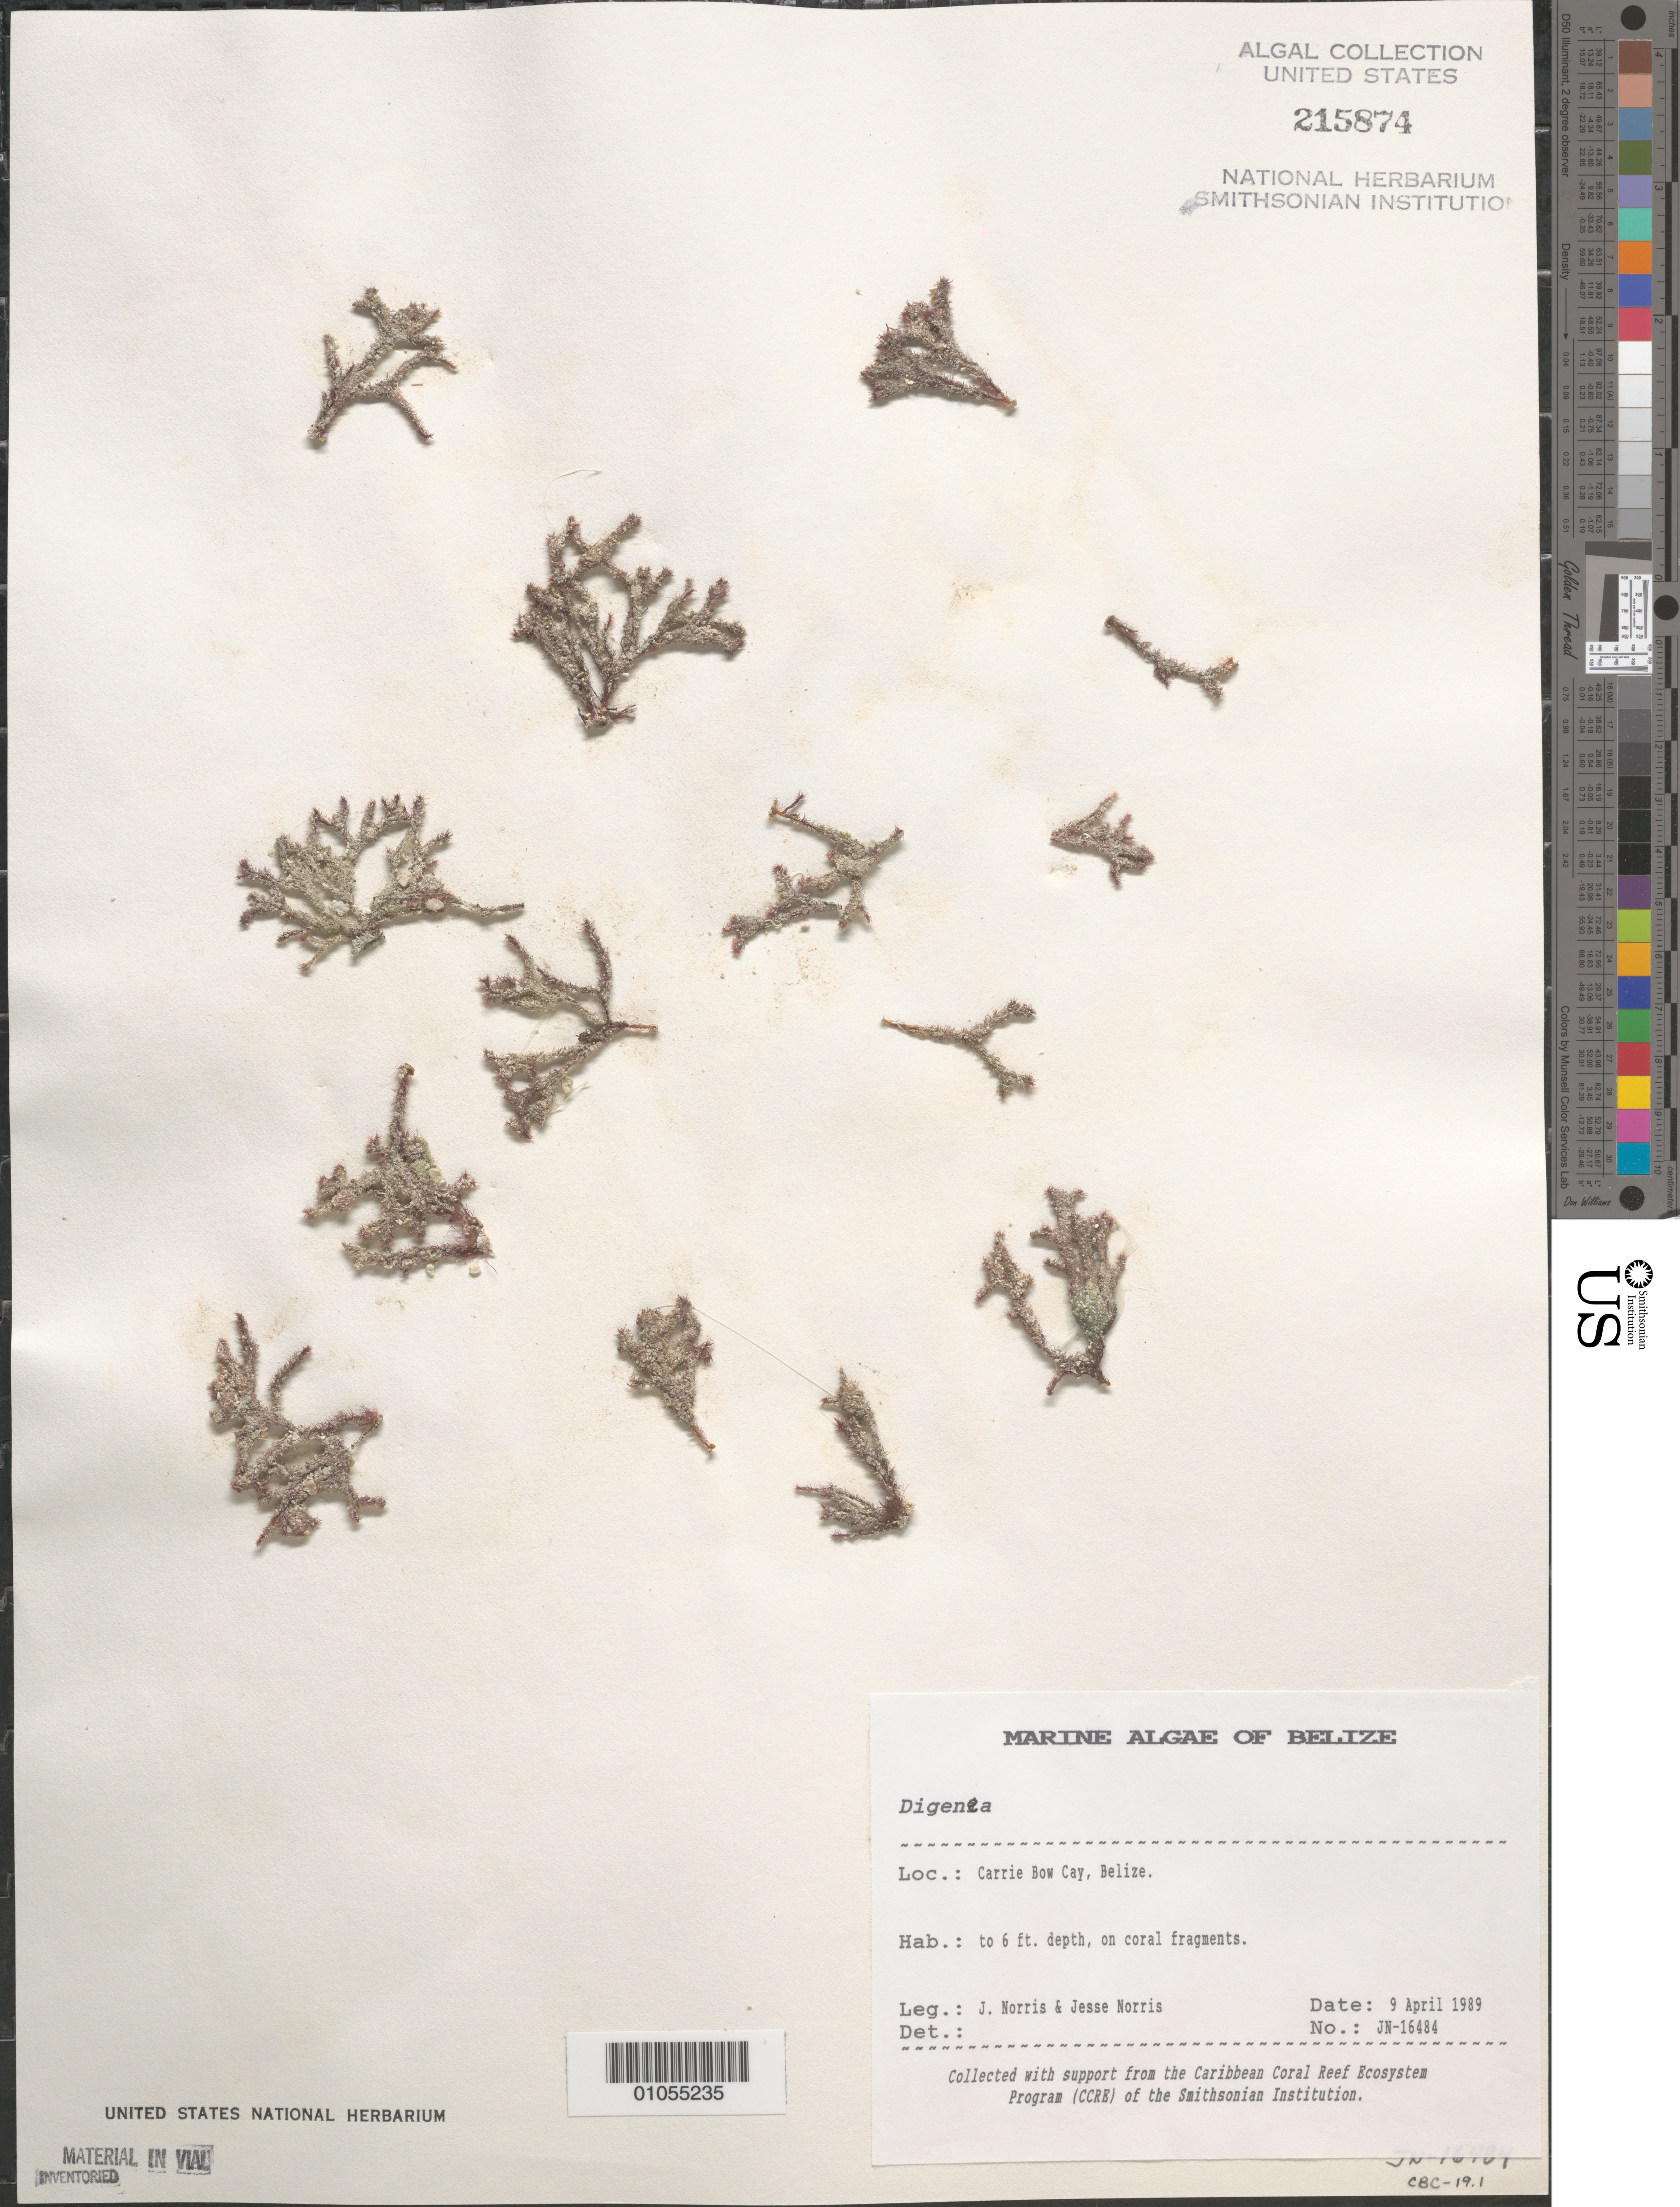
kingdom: Plantae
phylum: Rhodophyta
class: Florideophyceae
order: Ceramiales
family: Rhodomelaceae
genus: Digenea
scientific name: Digenea sp.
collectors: J. N. Norris & J. A. Norris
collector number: JN-16484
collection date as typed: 09 Apr 1989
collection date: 1989-04-09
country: Belize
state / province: Stann Creek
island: Carrie Bow Cay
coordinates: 16 48' N, 88 05' W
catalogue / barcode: US 215874